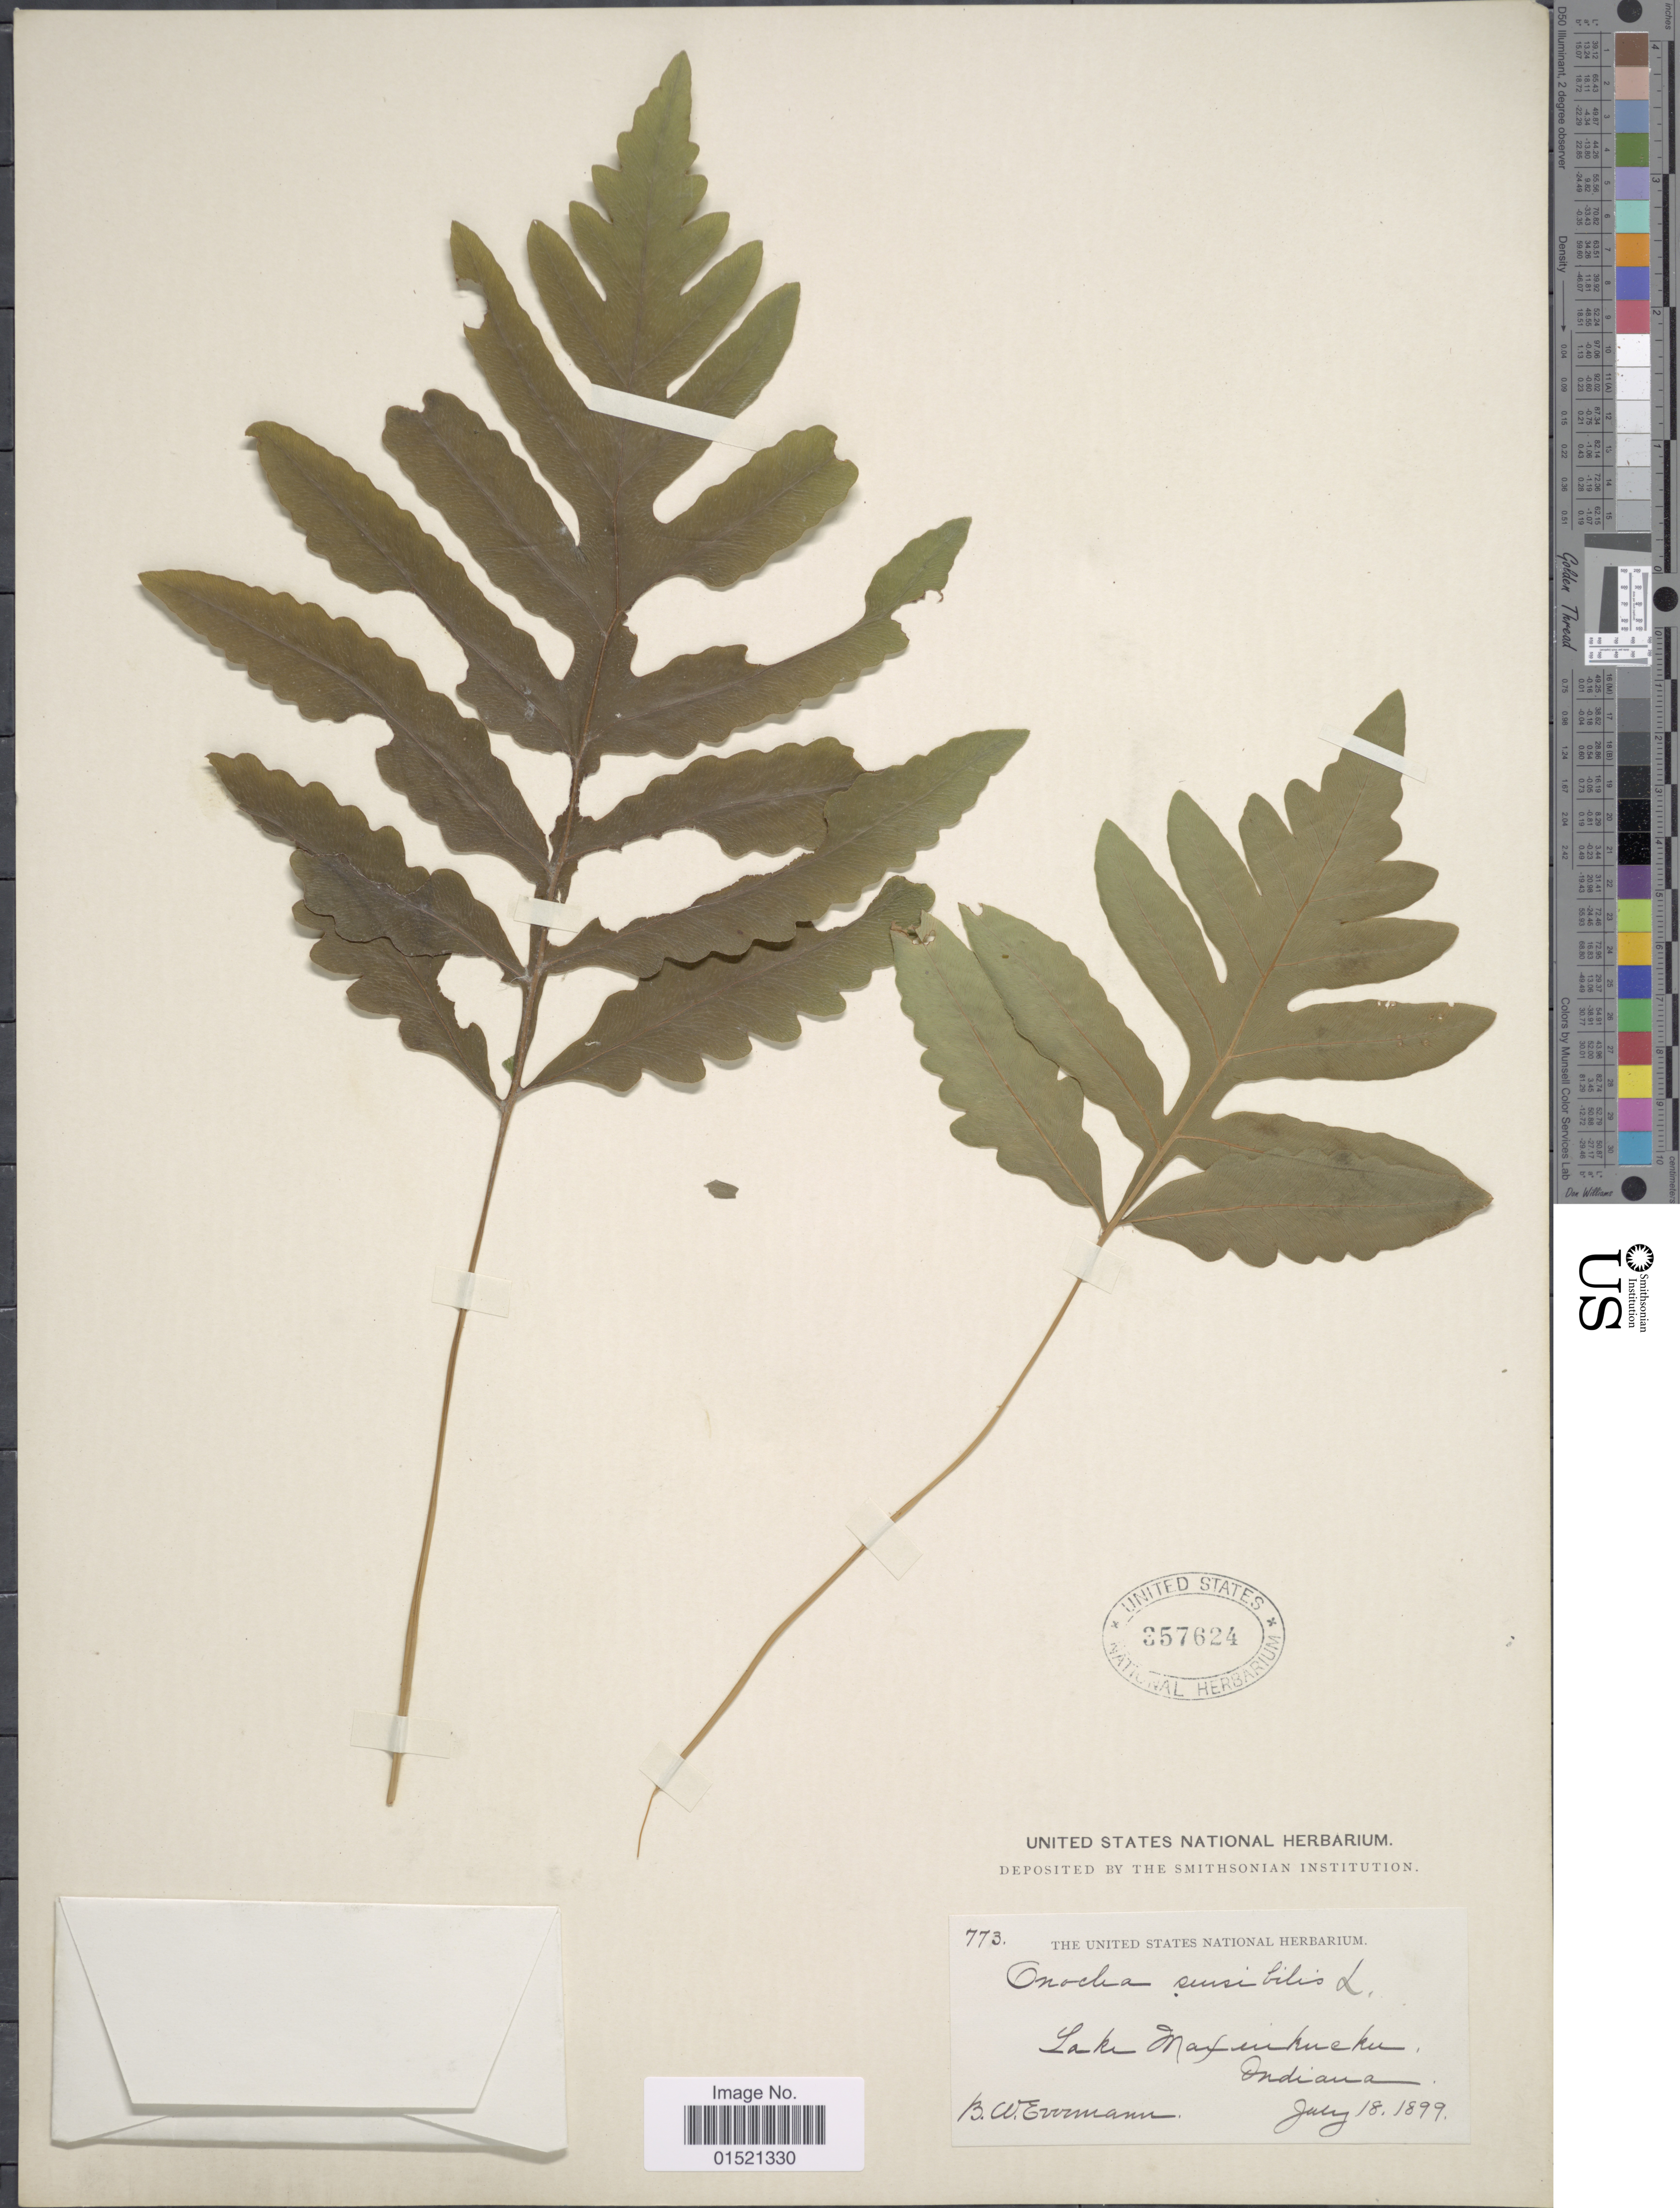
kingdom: Plantae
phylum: Tracheophyta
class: Polypodiopsida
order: Polypodiales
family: Onocleaceae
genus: Onoclea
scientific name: Onoclea sensibilis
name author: L.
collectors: B. W. Evermann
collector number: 773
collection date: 1899-07-18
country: United States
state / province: Indiana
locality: Lake Maxinkuckee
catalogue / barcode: US 357624